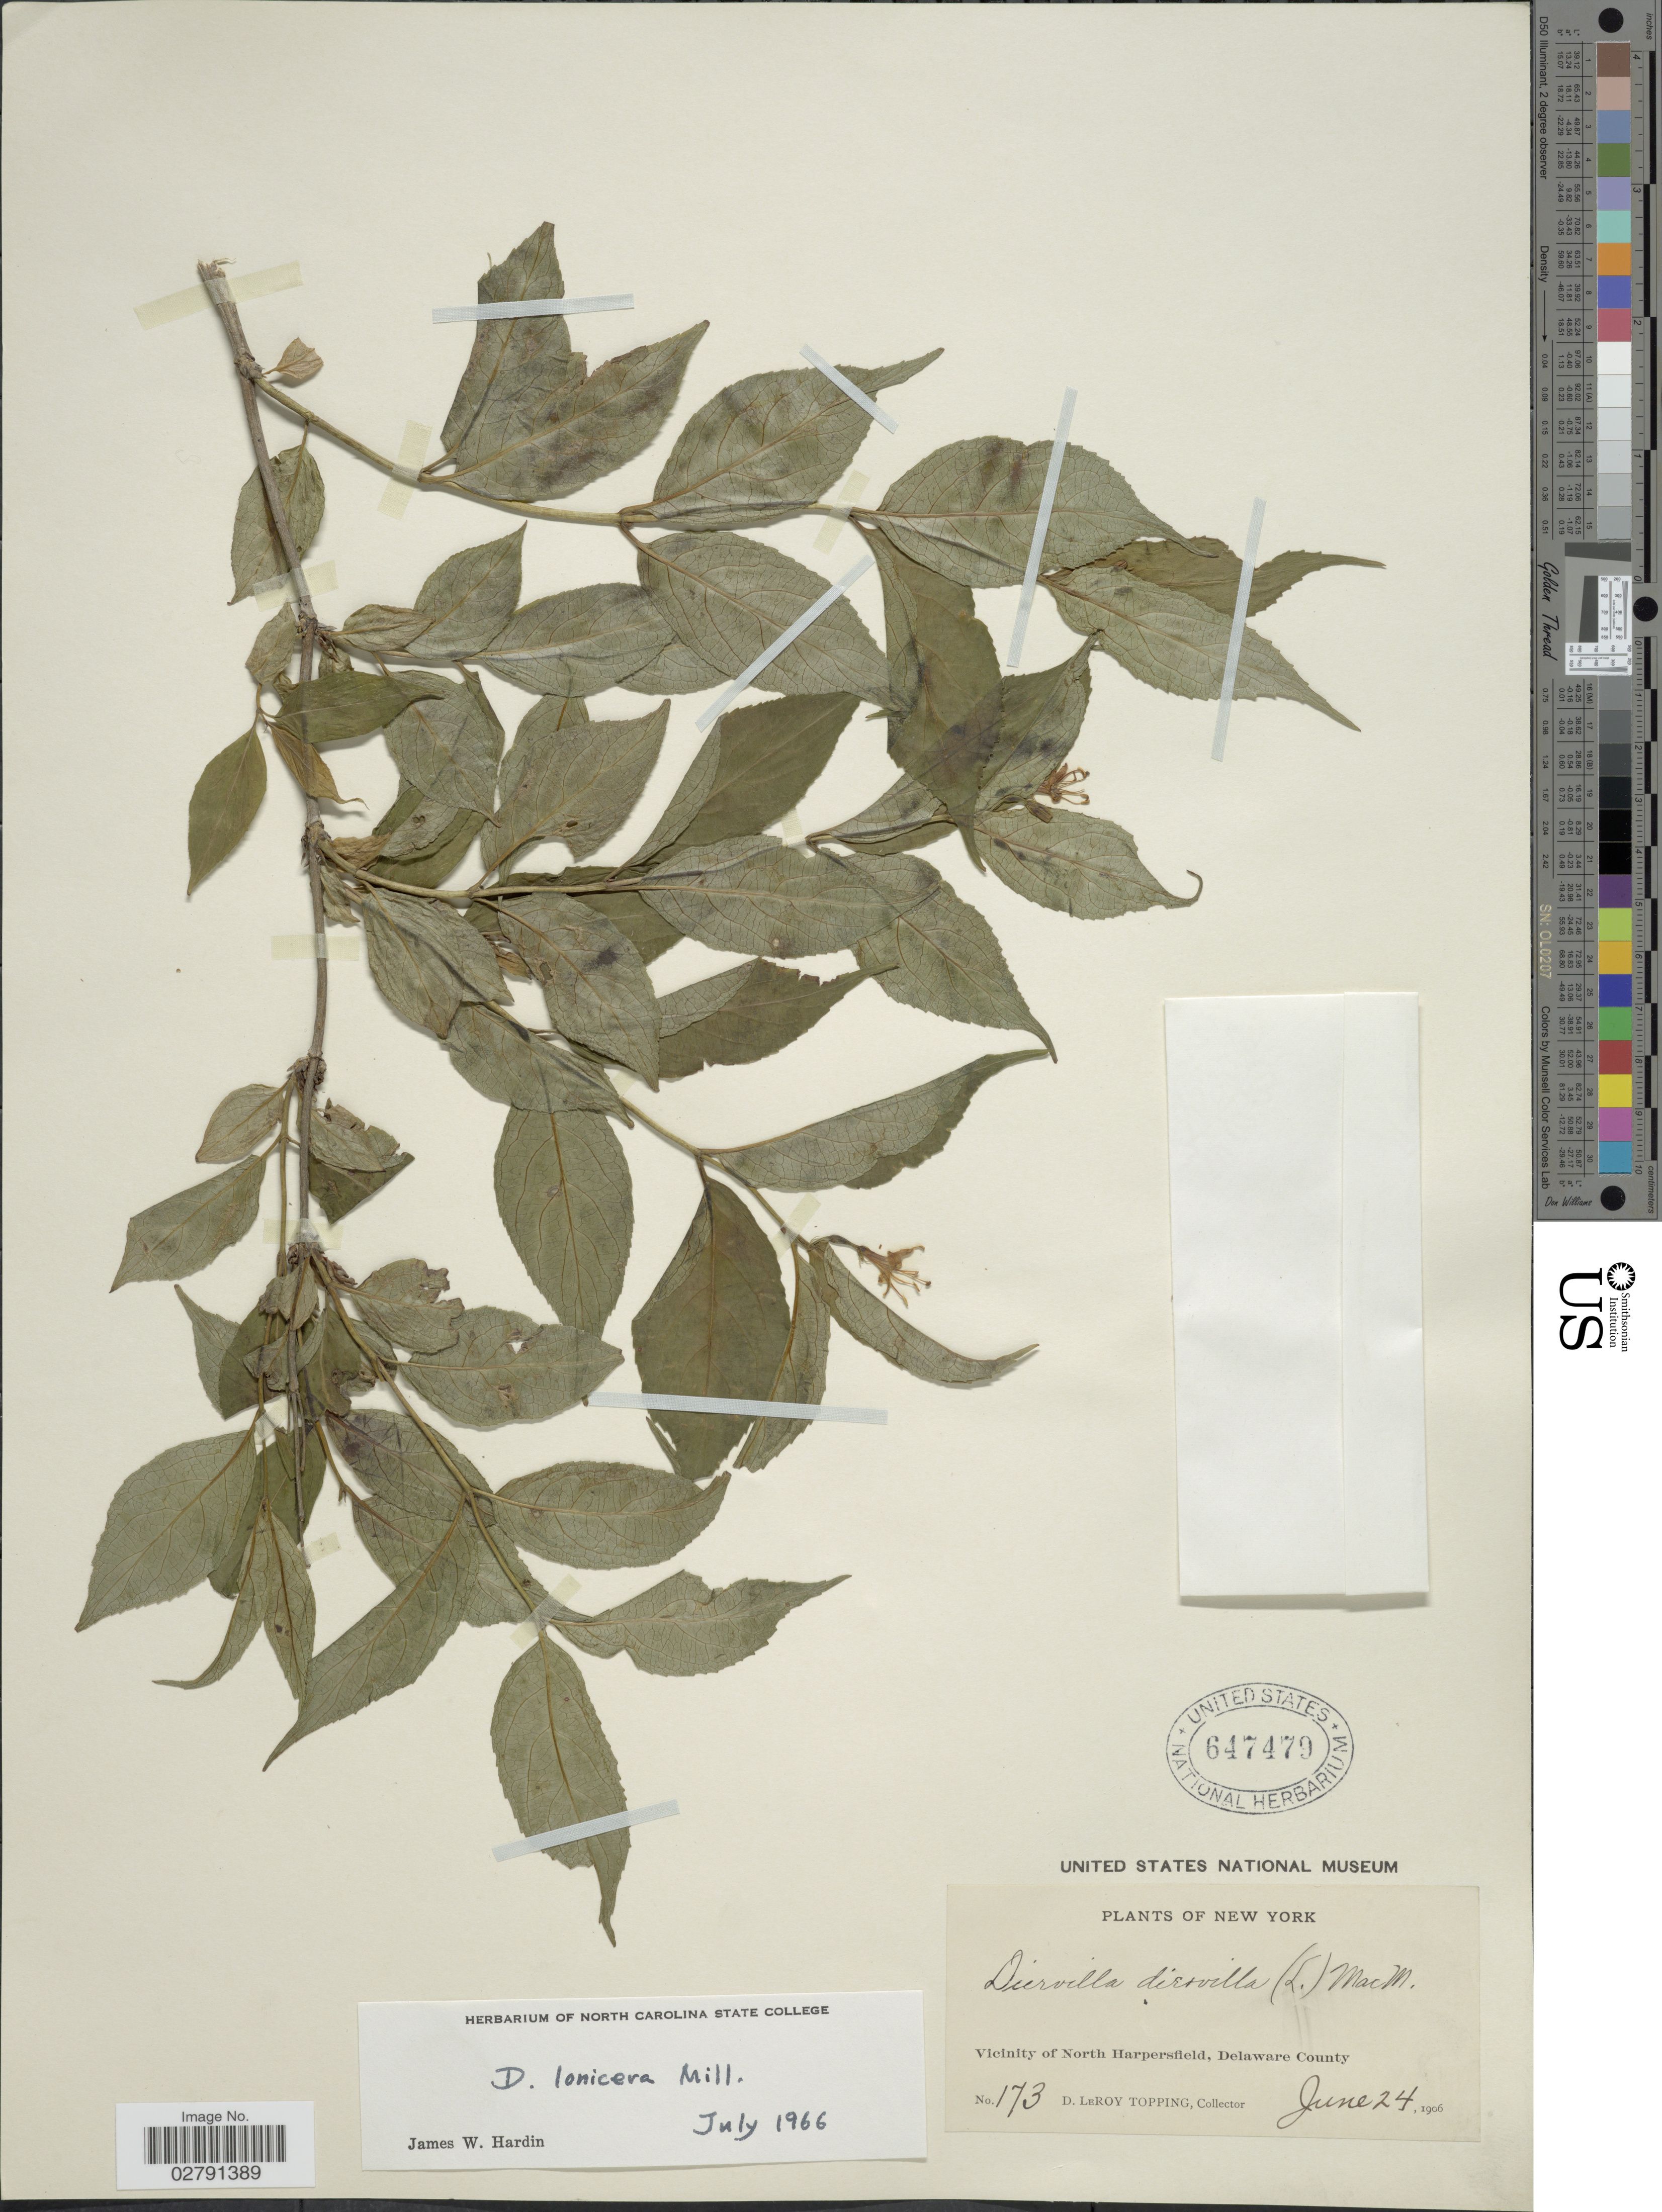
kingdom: Plantae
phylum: Tracheophyta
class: Magnoliopsida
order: Dipsacales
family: Caprifoliaceae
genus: Diervilla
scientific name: Diervilla lonicera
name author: Mill.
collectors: D. L. Topping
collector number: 173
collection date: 1906-06-24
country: United States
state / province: New York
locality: Vicinity of North Harpersfield, Delaware County.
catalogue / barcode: US 647479